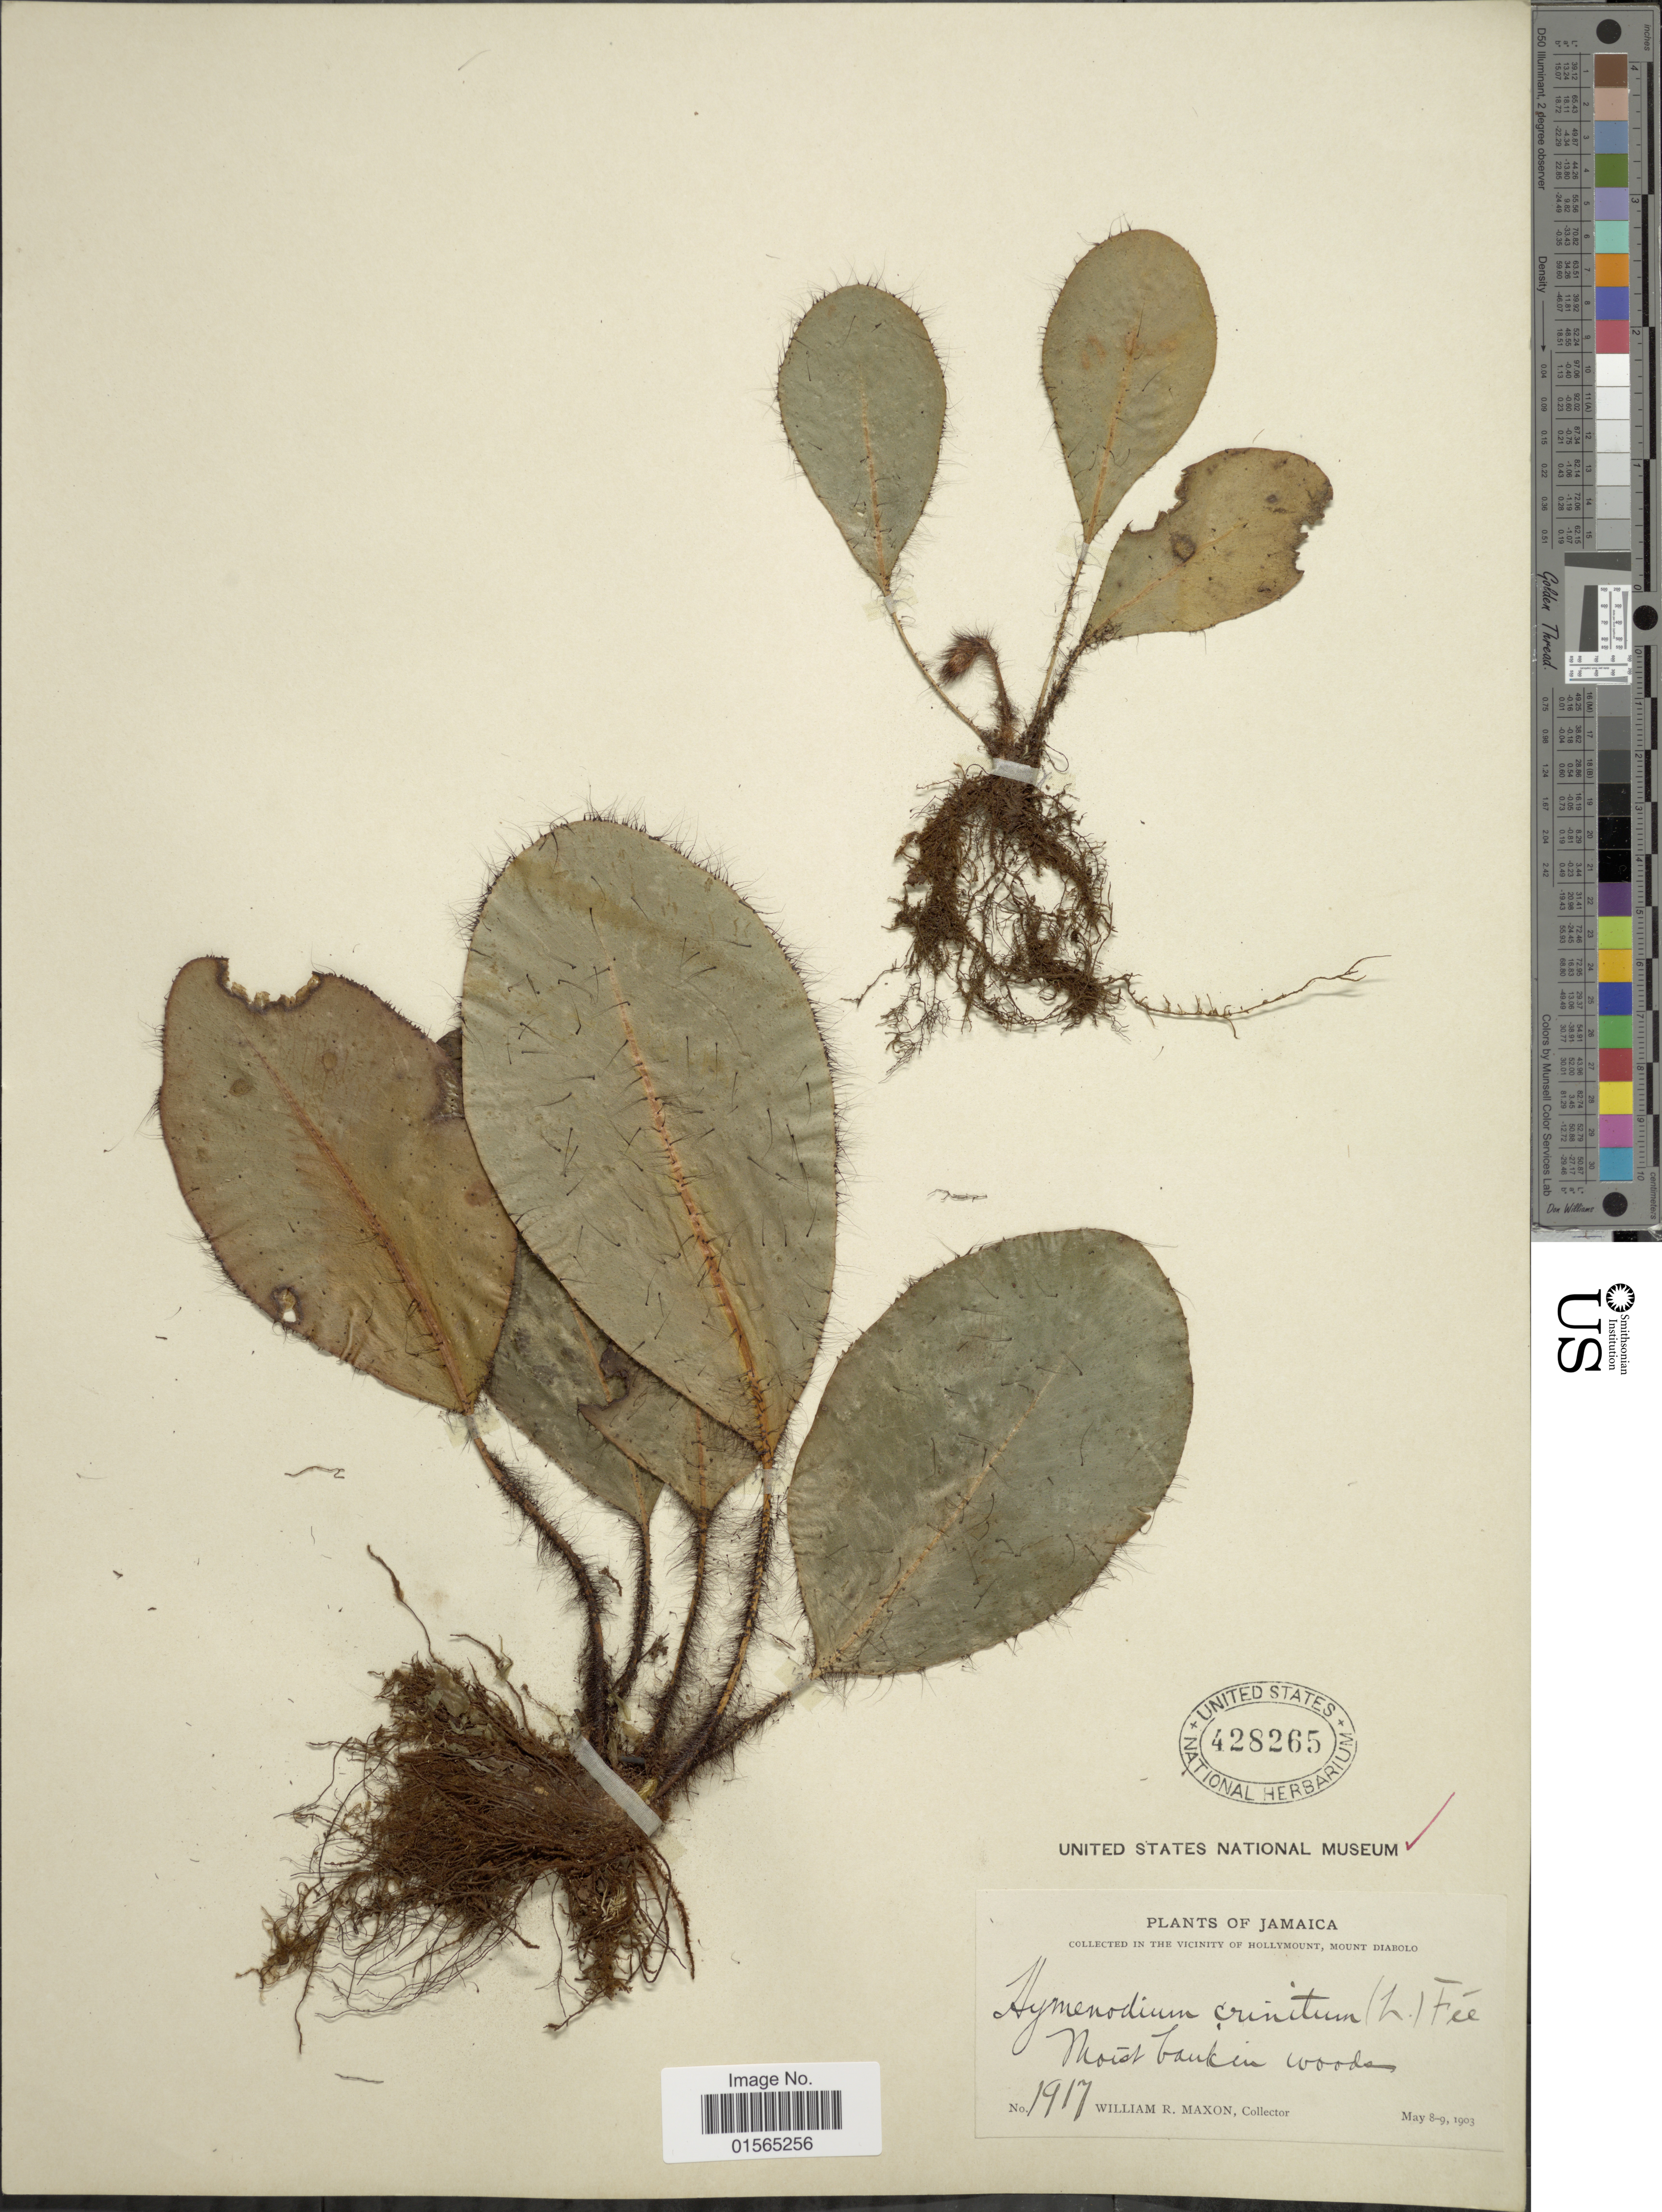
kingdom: Plantae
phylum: Tracheophyta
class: Polypodiopsida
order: Polypodiales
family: Dryopteridaceae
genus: Elaphoglossum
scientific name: Elaphoglossum crinitum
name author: (L.) Christ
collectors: W. R. Maxon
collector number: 1917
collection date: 1903-05-08/1903-05-09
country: Jamaica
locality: Vicinity of Hollymount, Mount Diabolo, Moist bank in woods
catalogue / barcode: US 428265